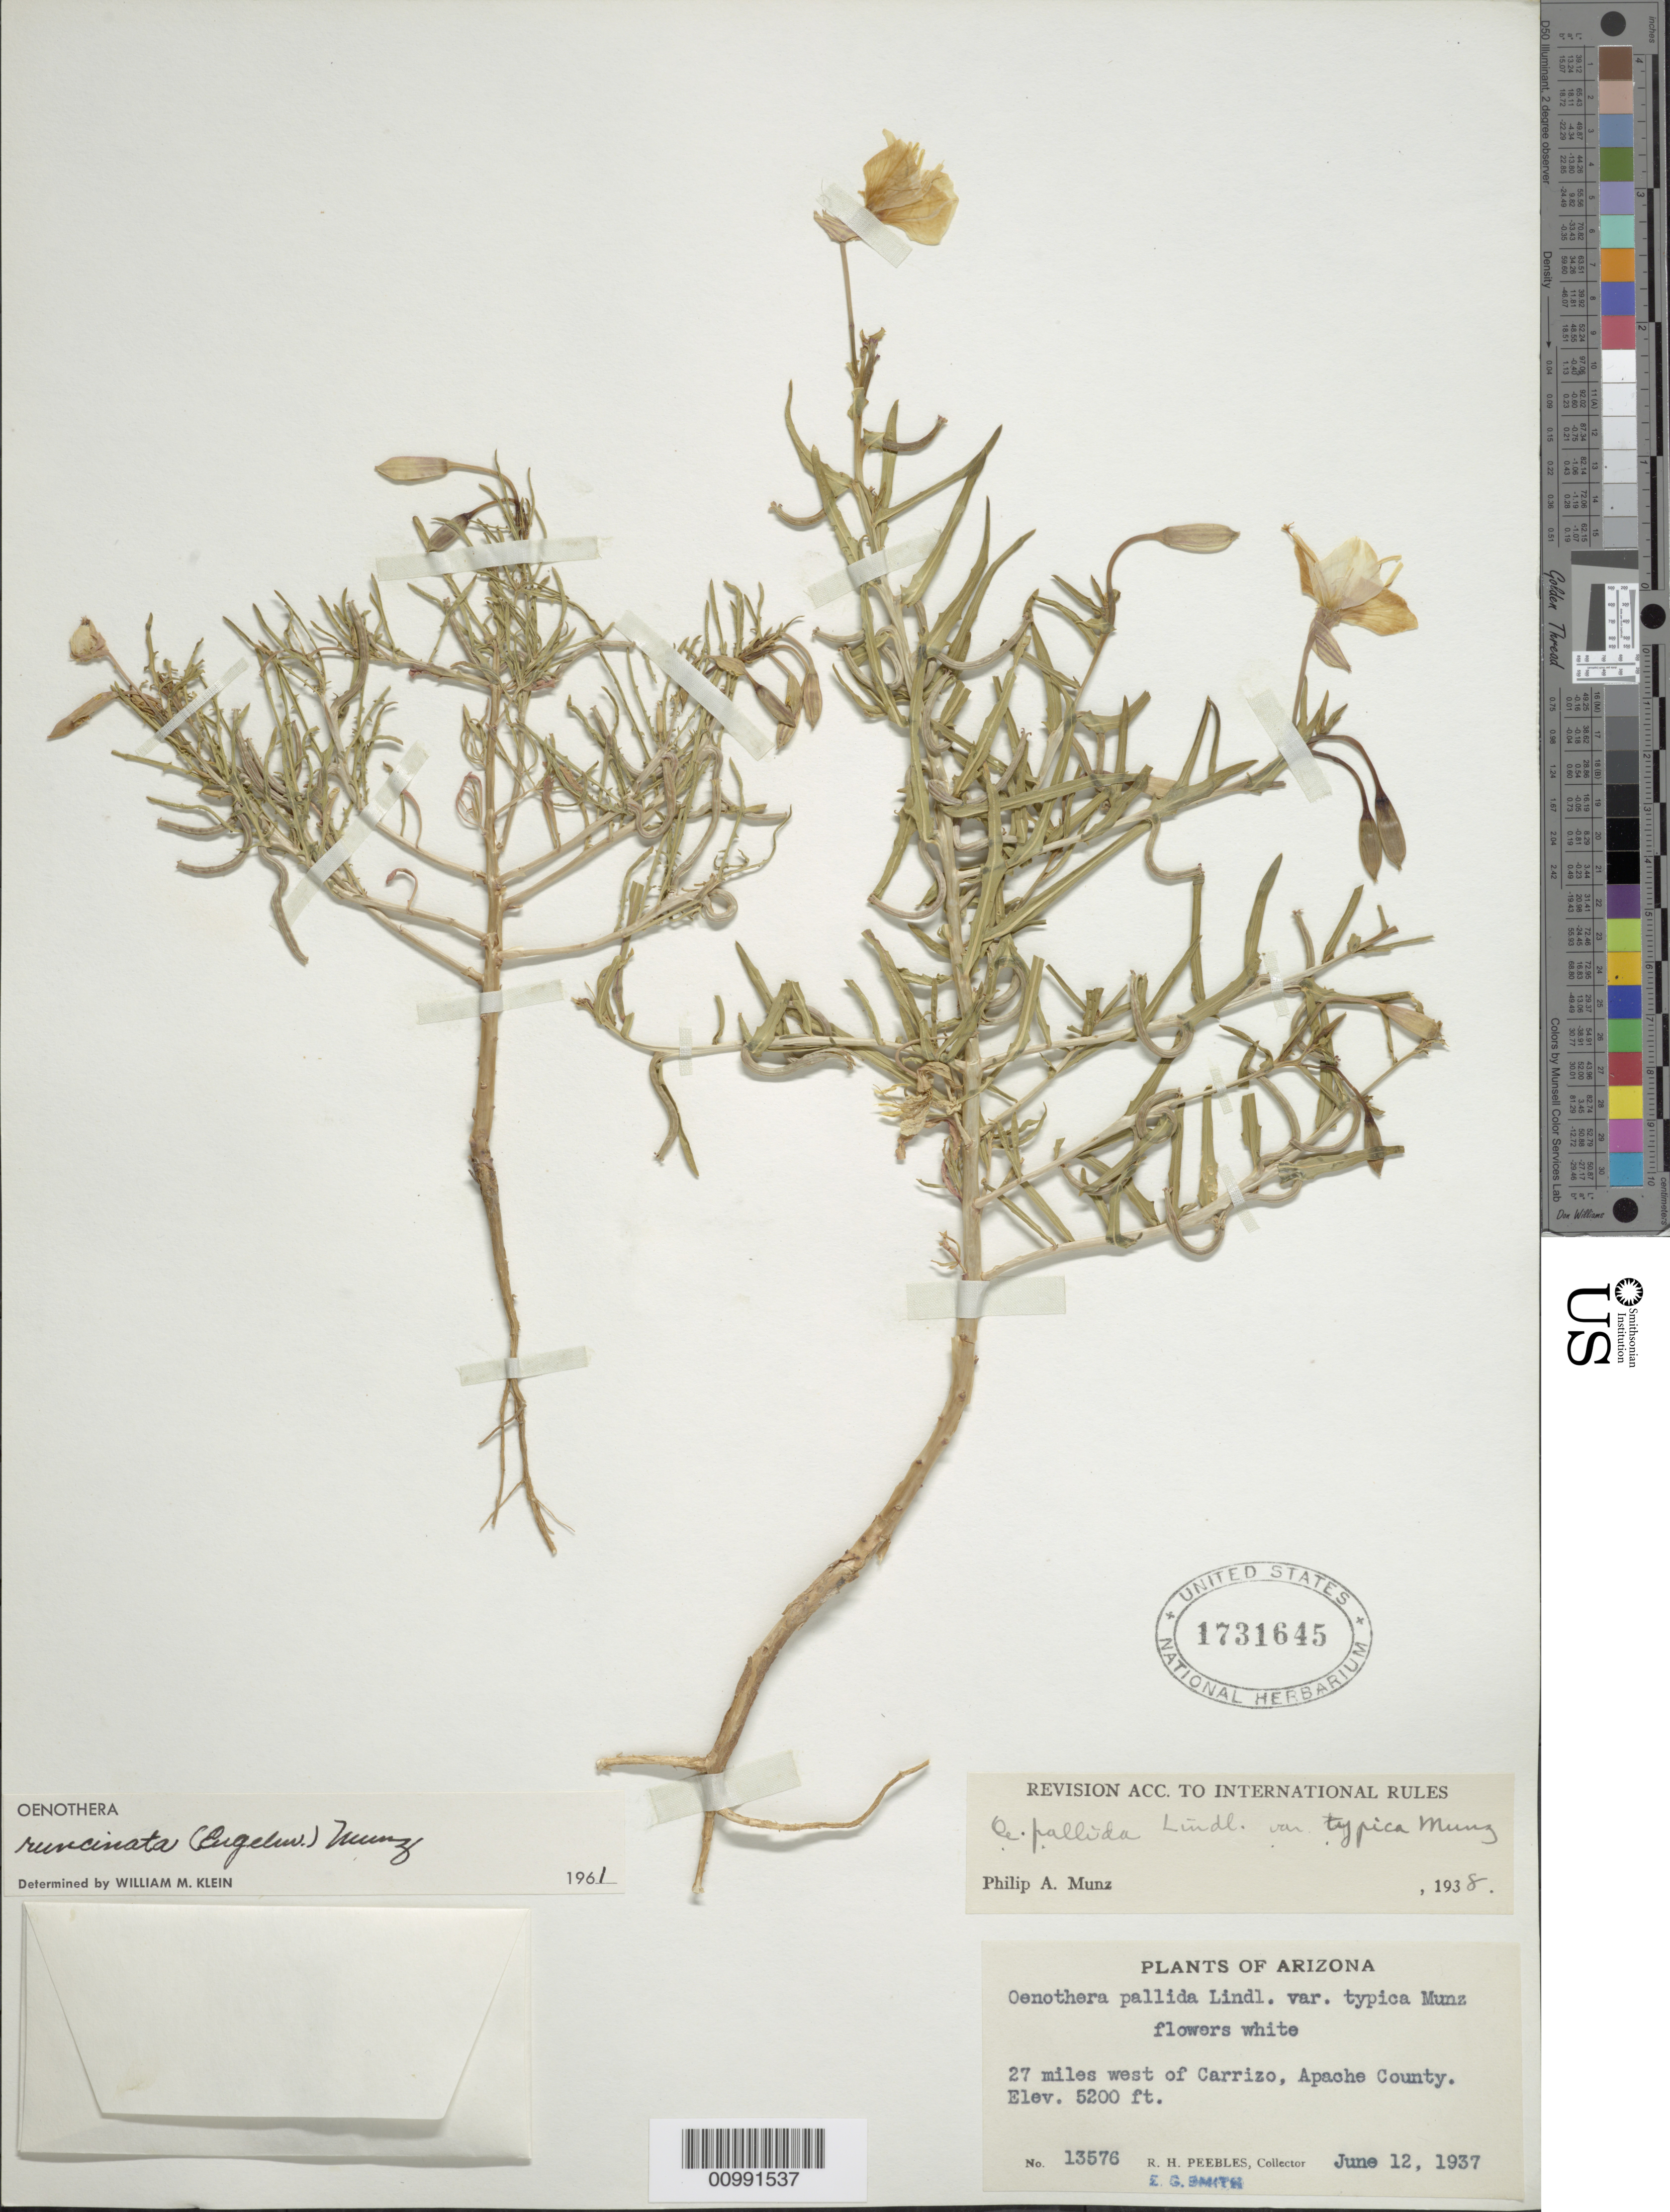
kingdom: Plantae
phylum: Tracheophyta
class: Magnoliopsida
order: Myrtales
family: Onagraceae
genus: Oenothera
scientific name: Oenothera pallida subsp. runcinata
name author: (Engelm.) Munz & W.M. Klein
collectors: R. H. Peebles & E. G. Smith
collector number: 13576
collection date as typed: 12 Jun 1937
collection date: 1937-06-12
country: United States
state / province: Arizona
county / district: Apache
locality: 27 miles W of Carrizo.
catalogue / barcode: US 1731645